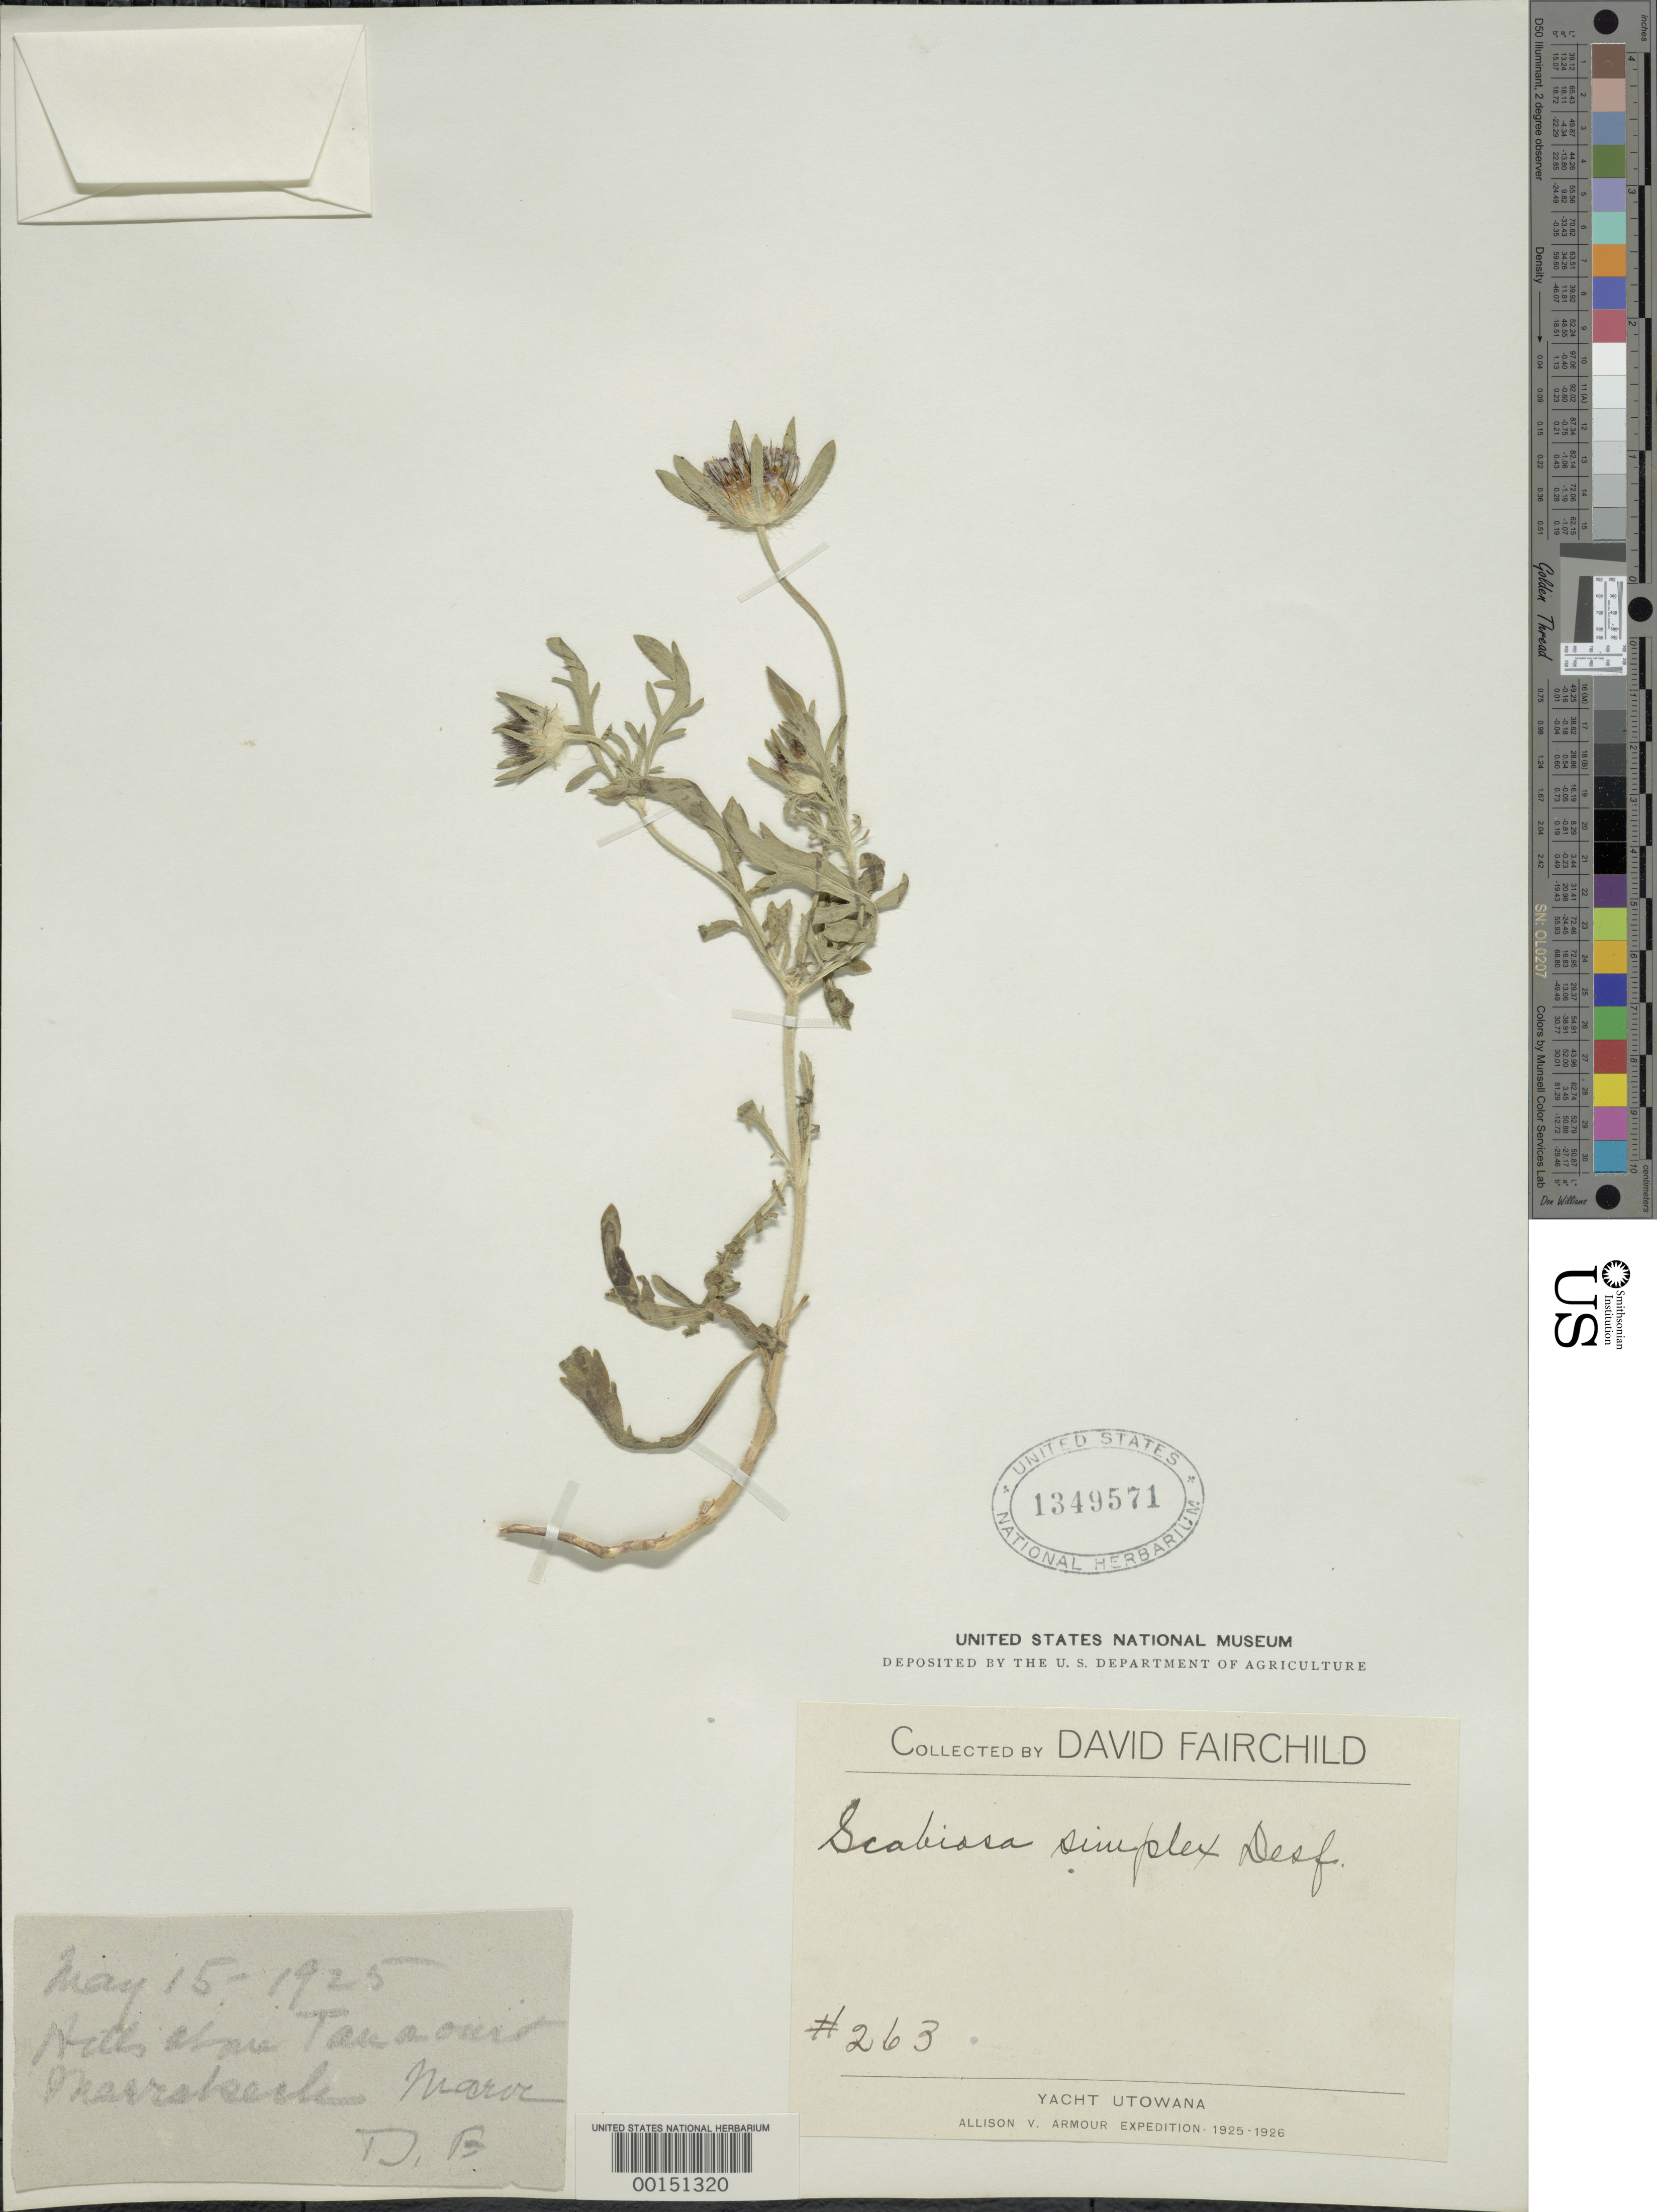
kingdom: Plantae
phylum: Tracheophyta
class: Magnoliopsida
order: Dipsacales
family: Caprifoliaceae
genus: Scabiosa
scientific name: Scabiosa simplex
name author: Desf.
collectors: D. Fairchild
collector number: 263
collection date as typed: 15 May 1925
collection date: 1925-05-15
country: Morocco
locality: Merrakeck [Marrakech?. Country entered as "Monaco."]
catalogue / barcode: US 1319571